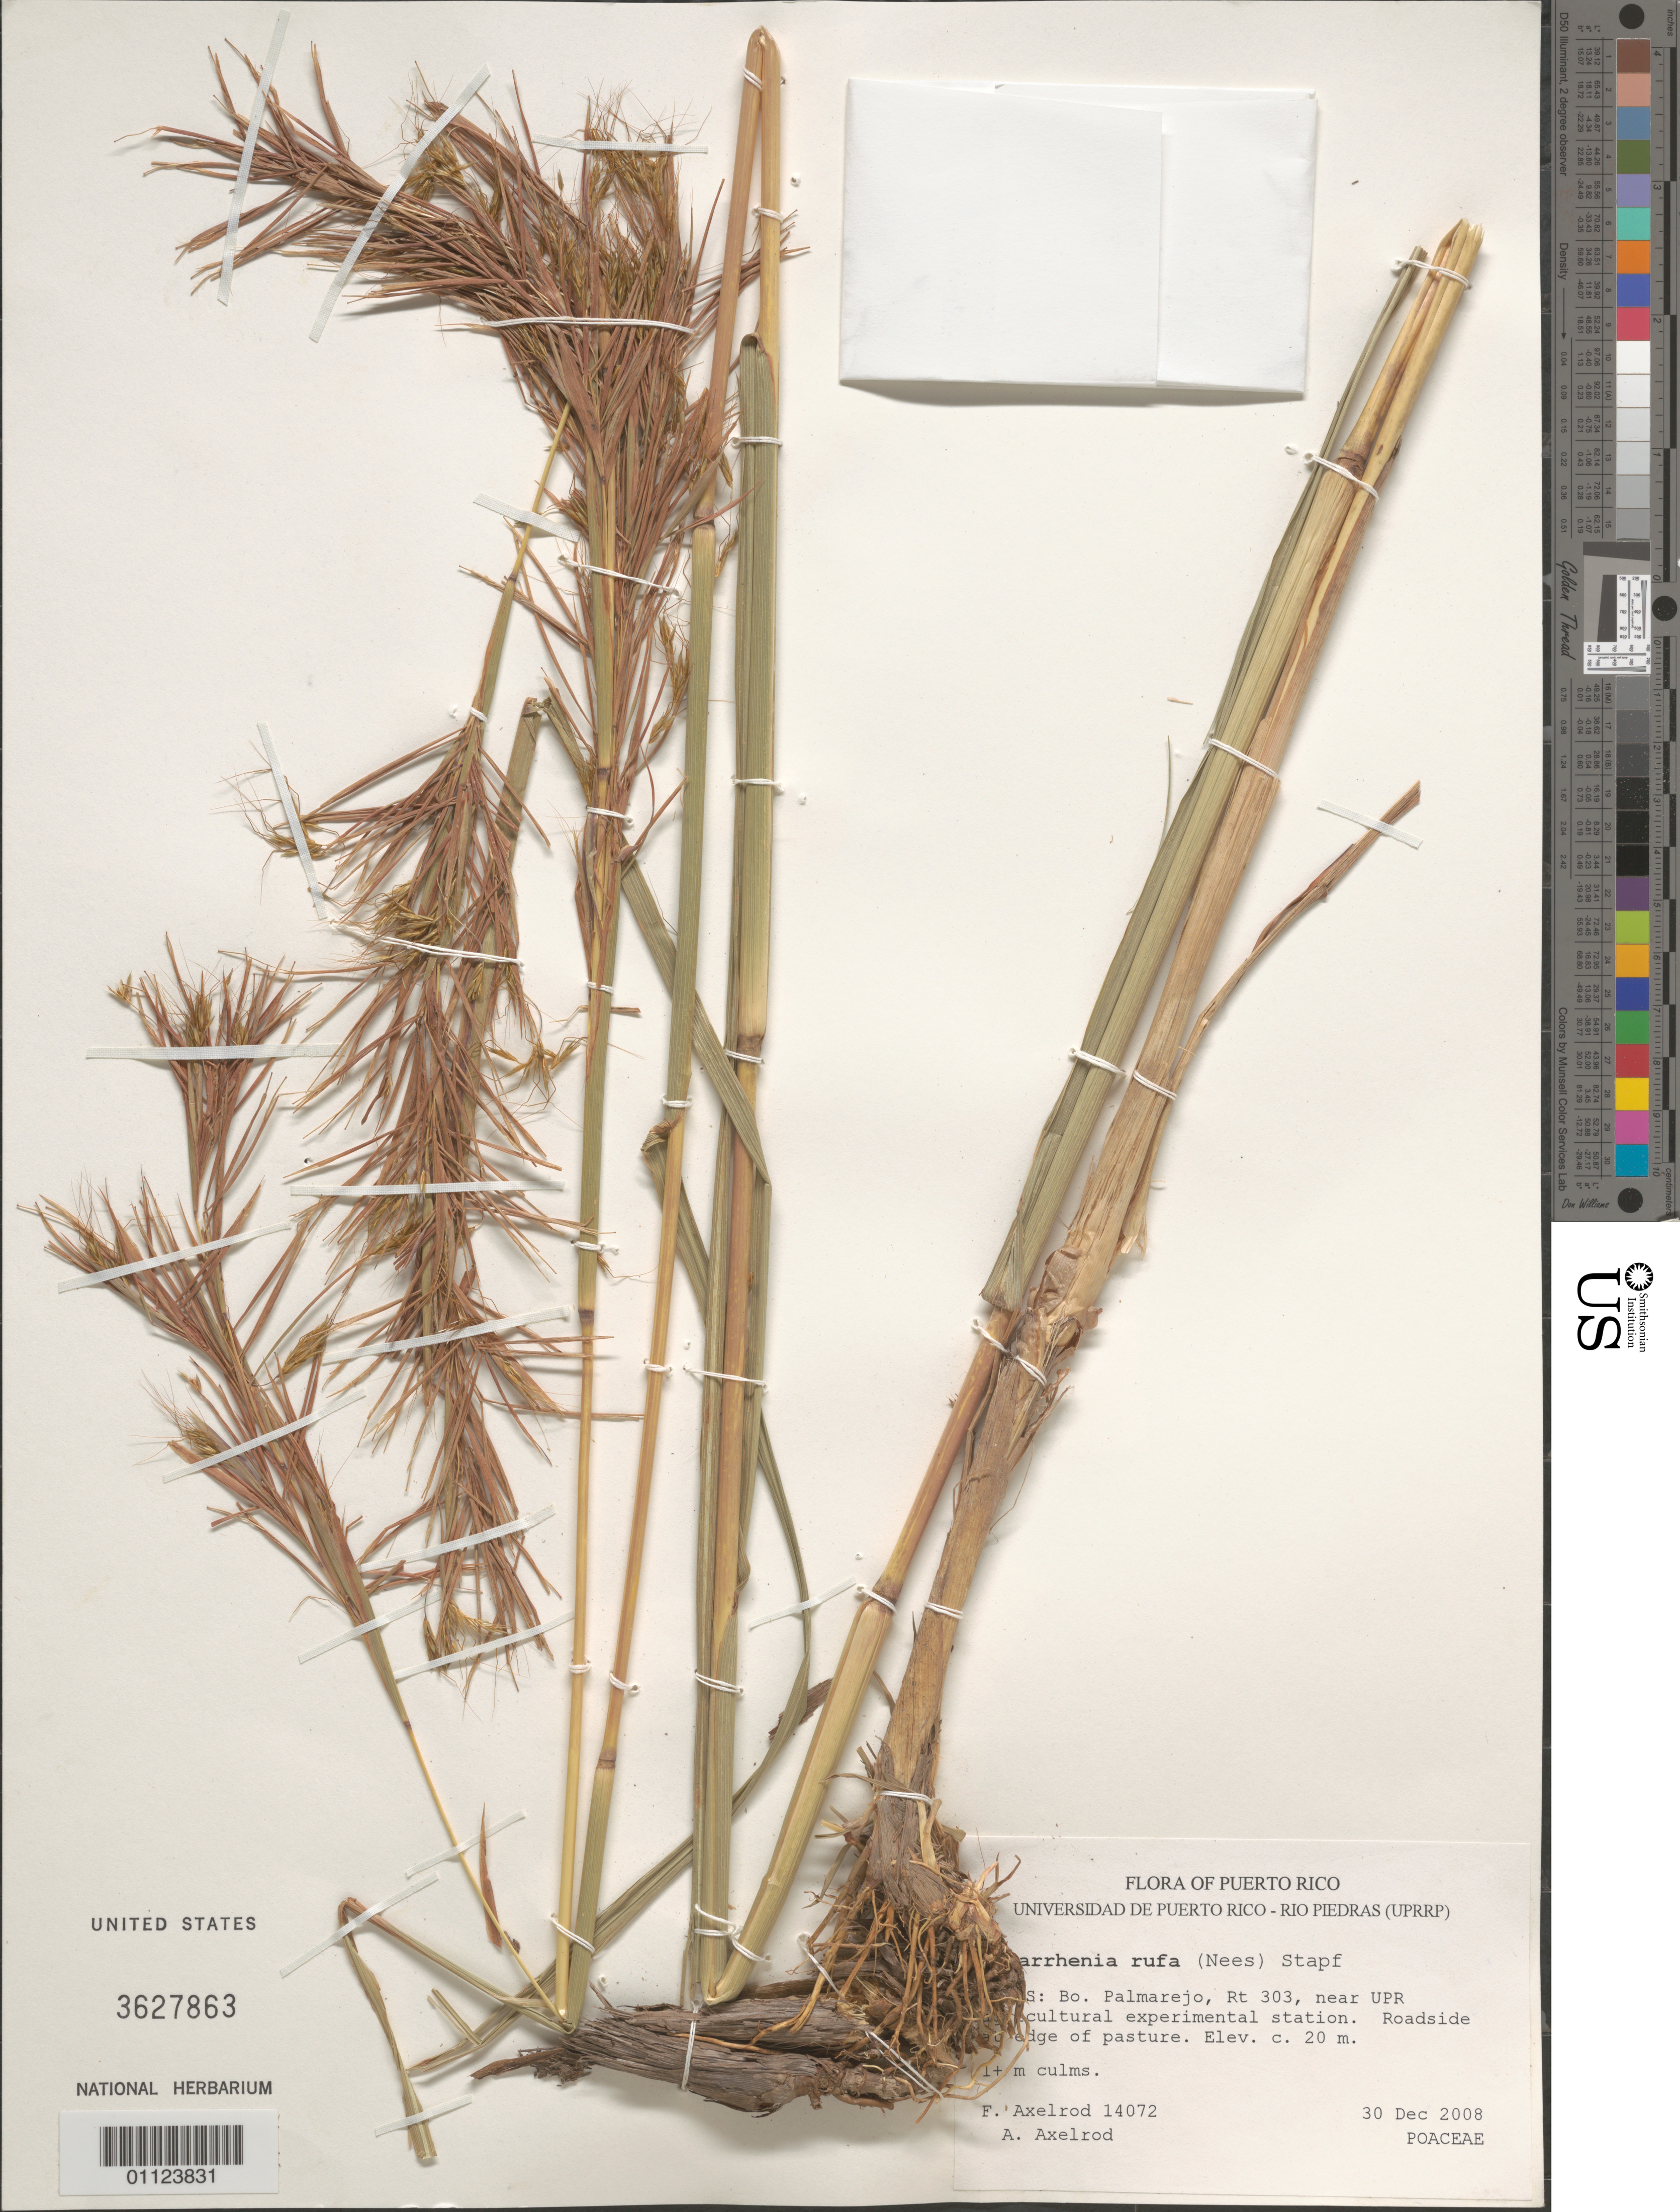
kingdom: Plantae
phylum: Tracheophyta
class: Liliopsida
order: Poales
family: Poaceae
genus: Hyparrhenia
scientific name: Hyparrhenia rufa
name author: (Nees) Stapf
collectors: F. S. Axelrod & A. Axelrod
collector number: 14072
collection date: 2008-12-30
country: Puerto Rico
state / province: Lajas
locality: Bo. Palmarejo, Rt. 303, near UPR agricultural experimental station.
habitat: Roadside at edge of pasture.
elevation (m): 20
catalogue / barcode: US 3627863